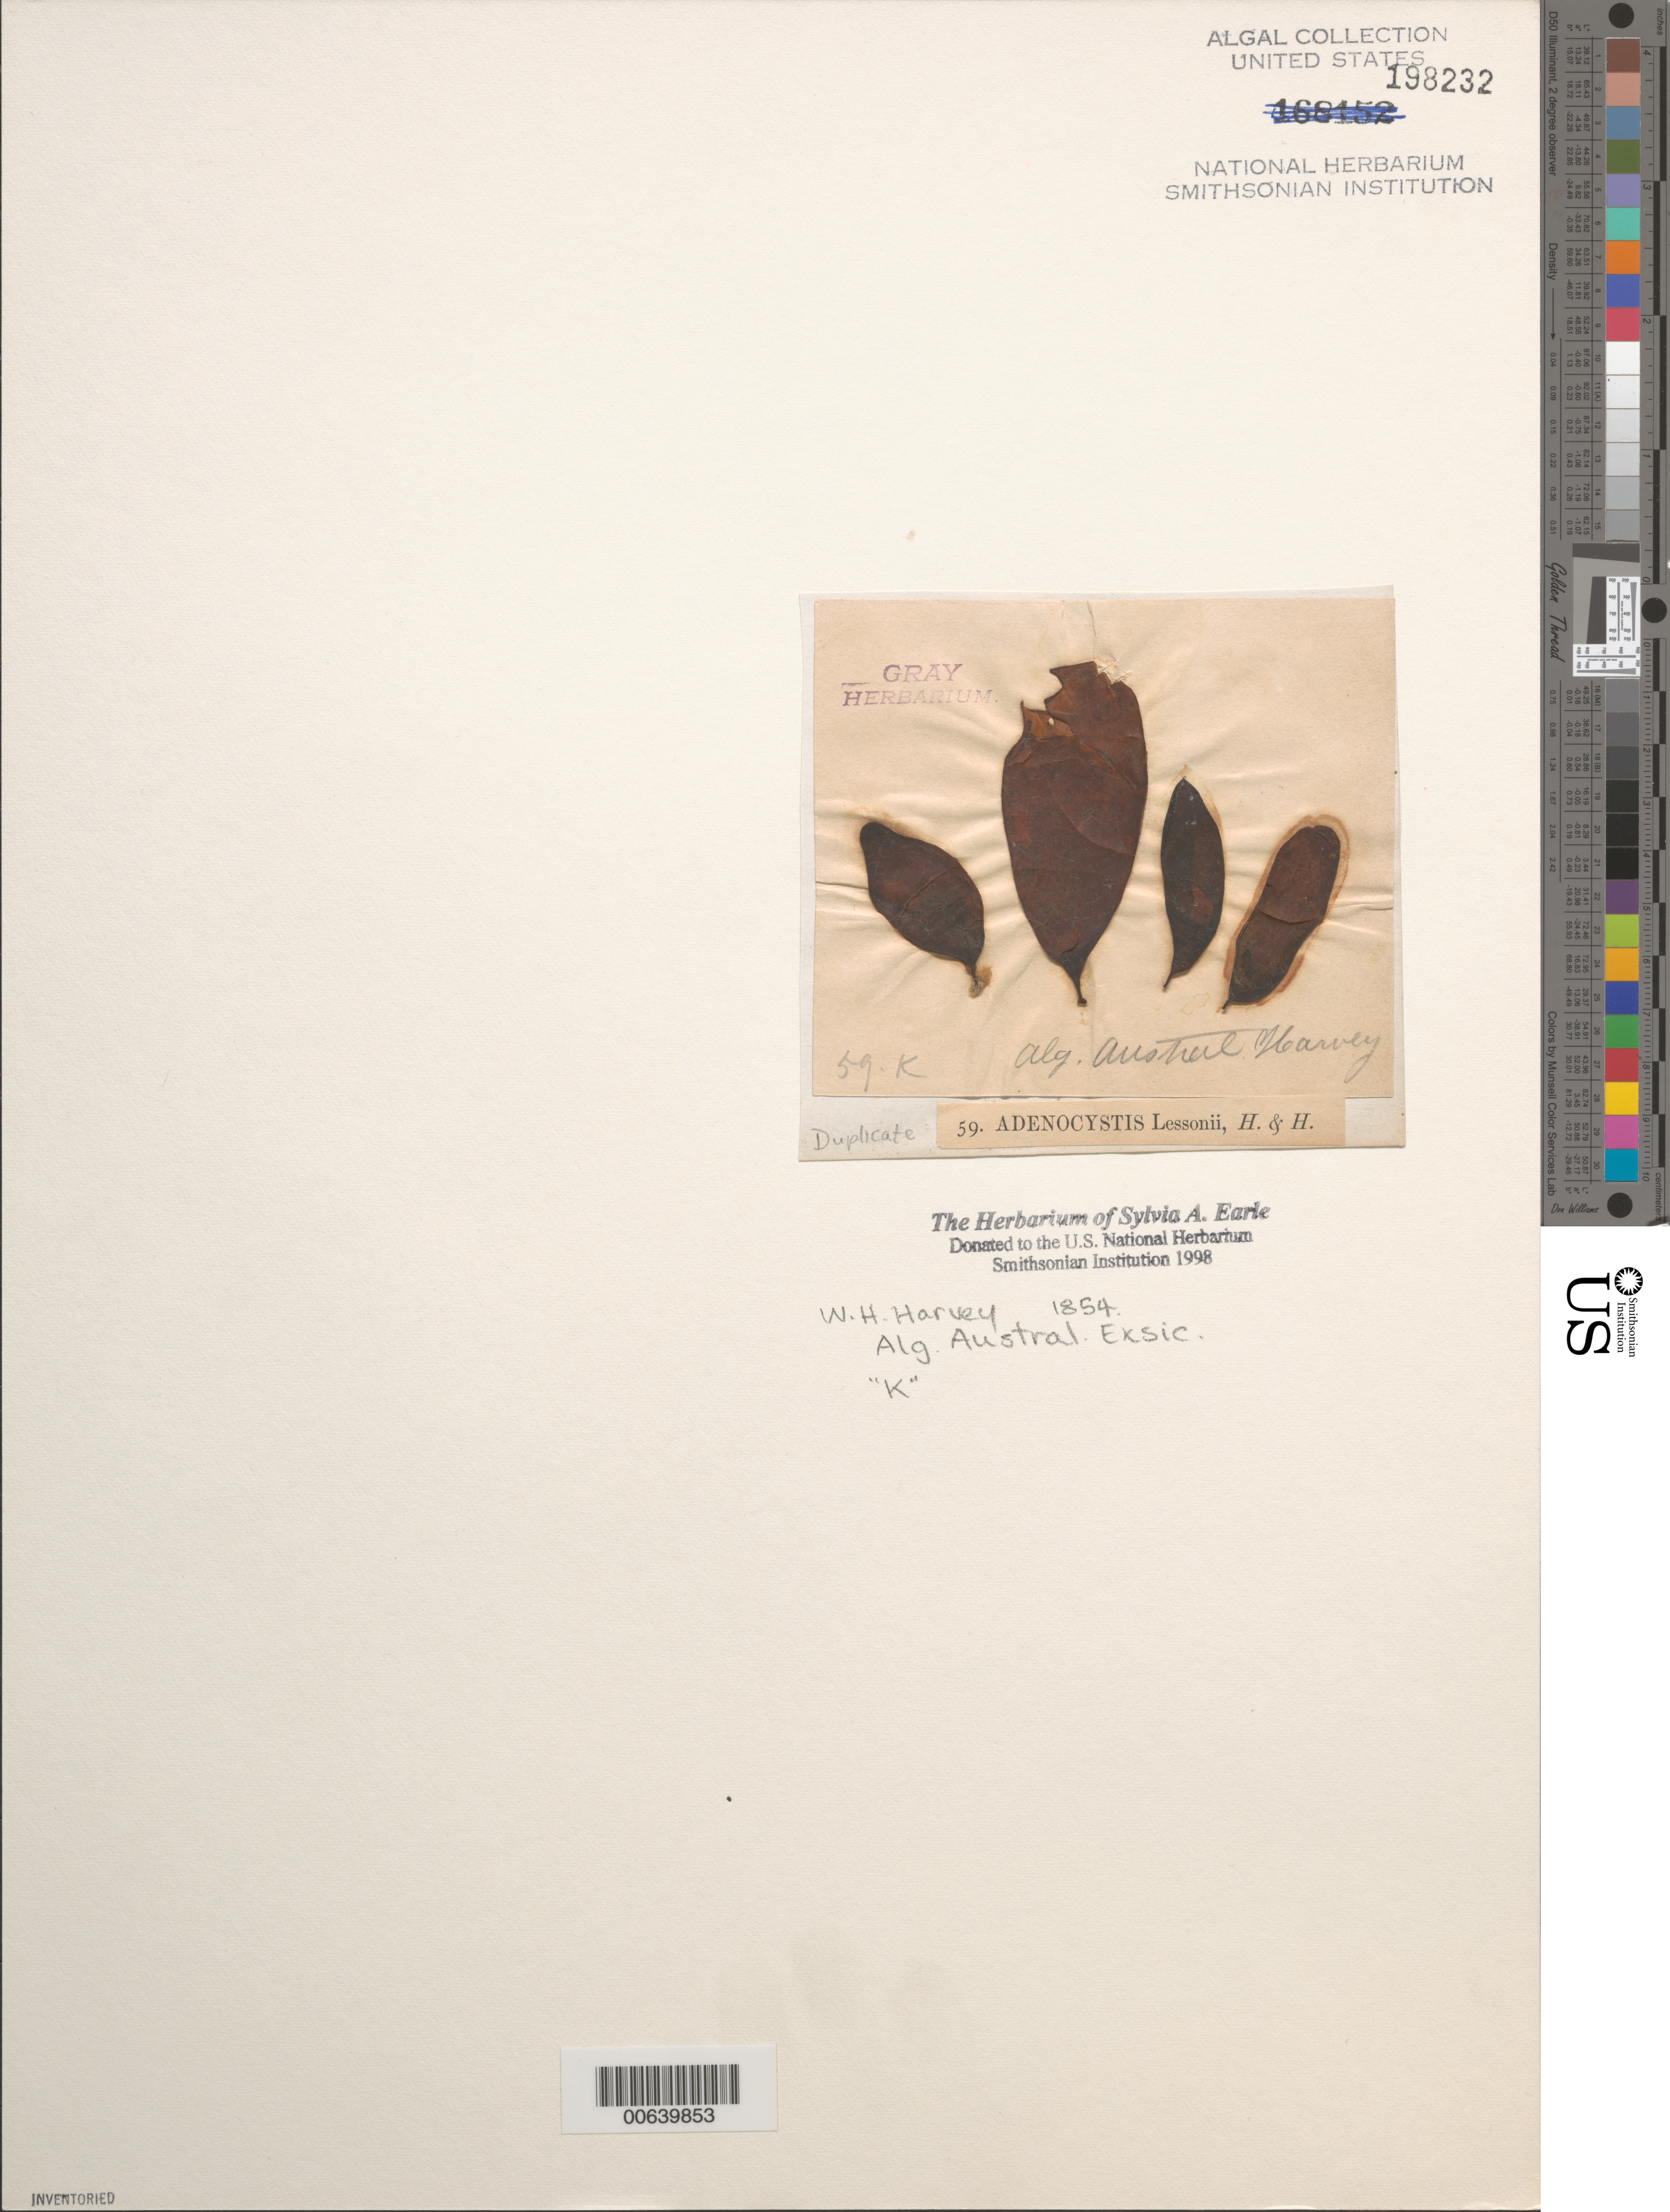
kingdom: Chromista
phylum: Ochrophyta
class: Phaeophyceae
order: Ectocarpales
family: Adenocystaceae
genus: Adenocystis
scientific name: Adenocystis utricularis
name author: (Bory) Skottsberg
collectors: W. Harvey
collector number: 59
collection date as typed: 1854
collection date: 1854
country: Australia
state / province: Western Australia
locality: Princess Royal Harbor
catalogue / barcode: US 198232